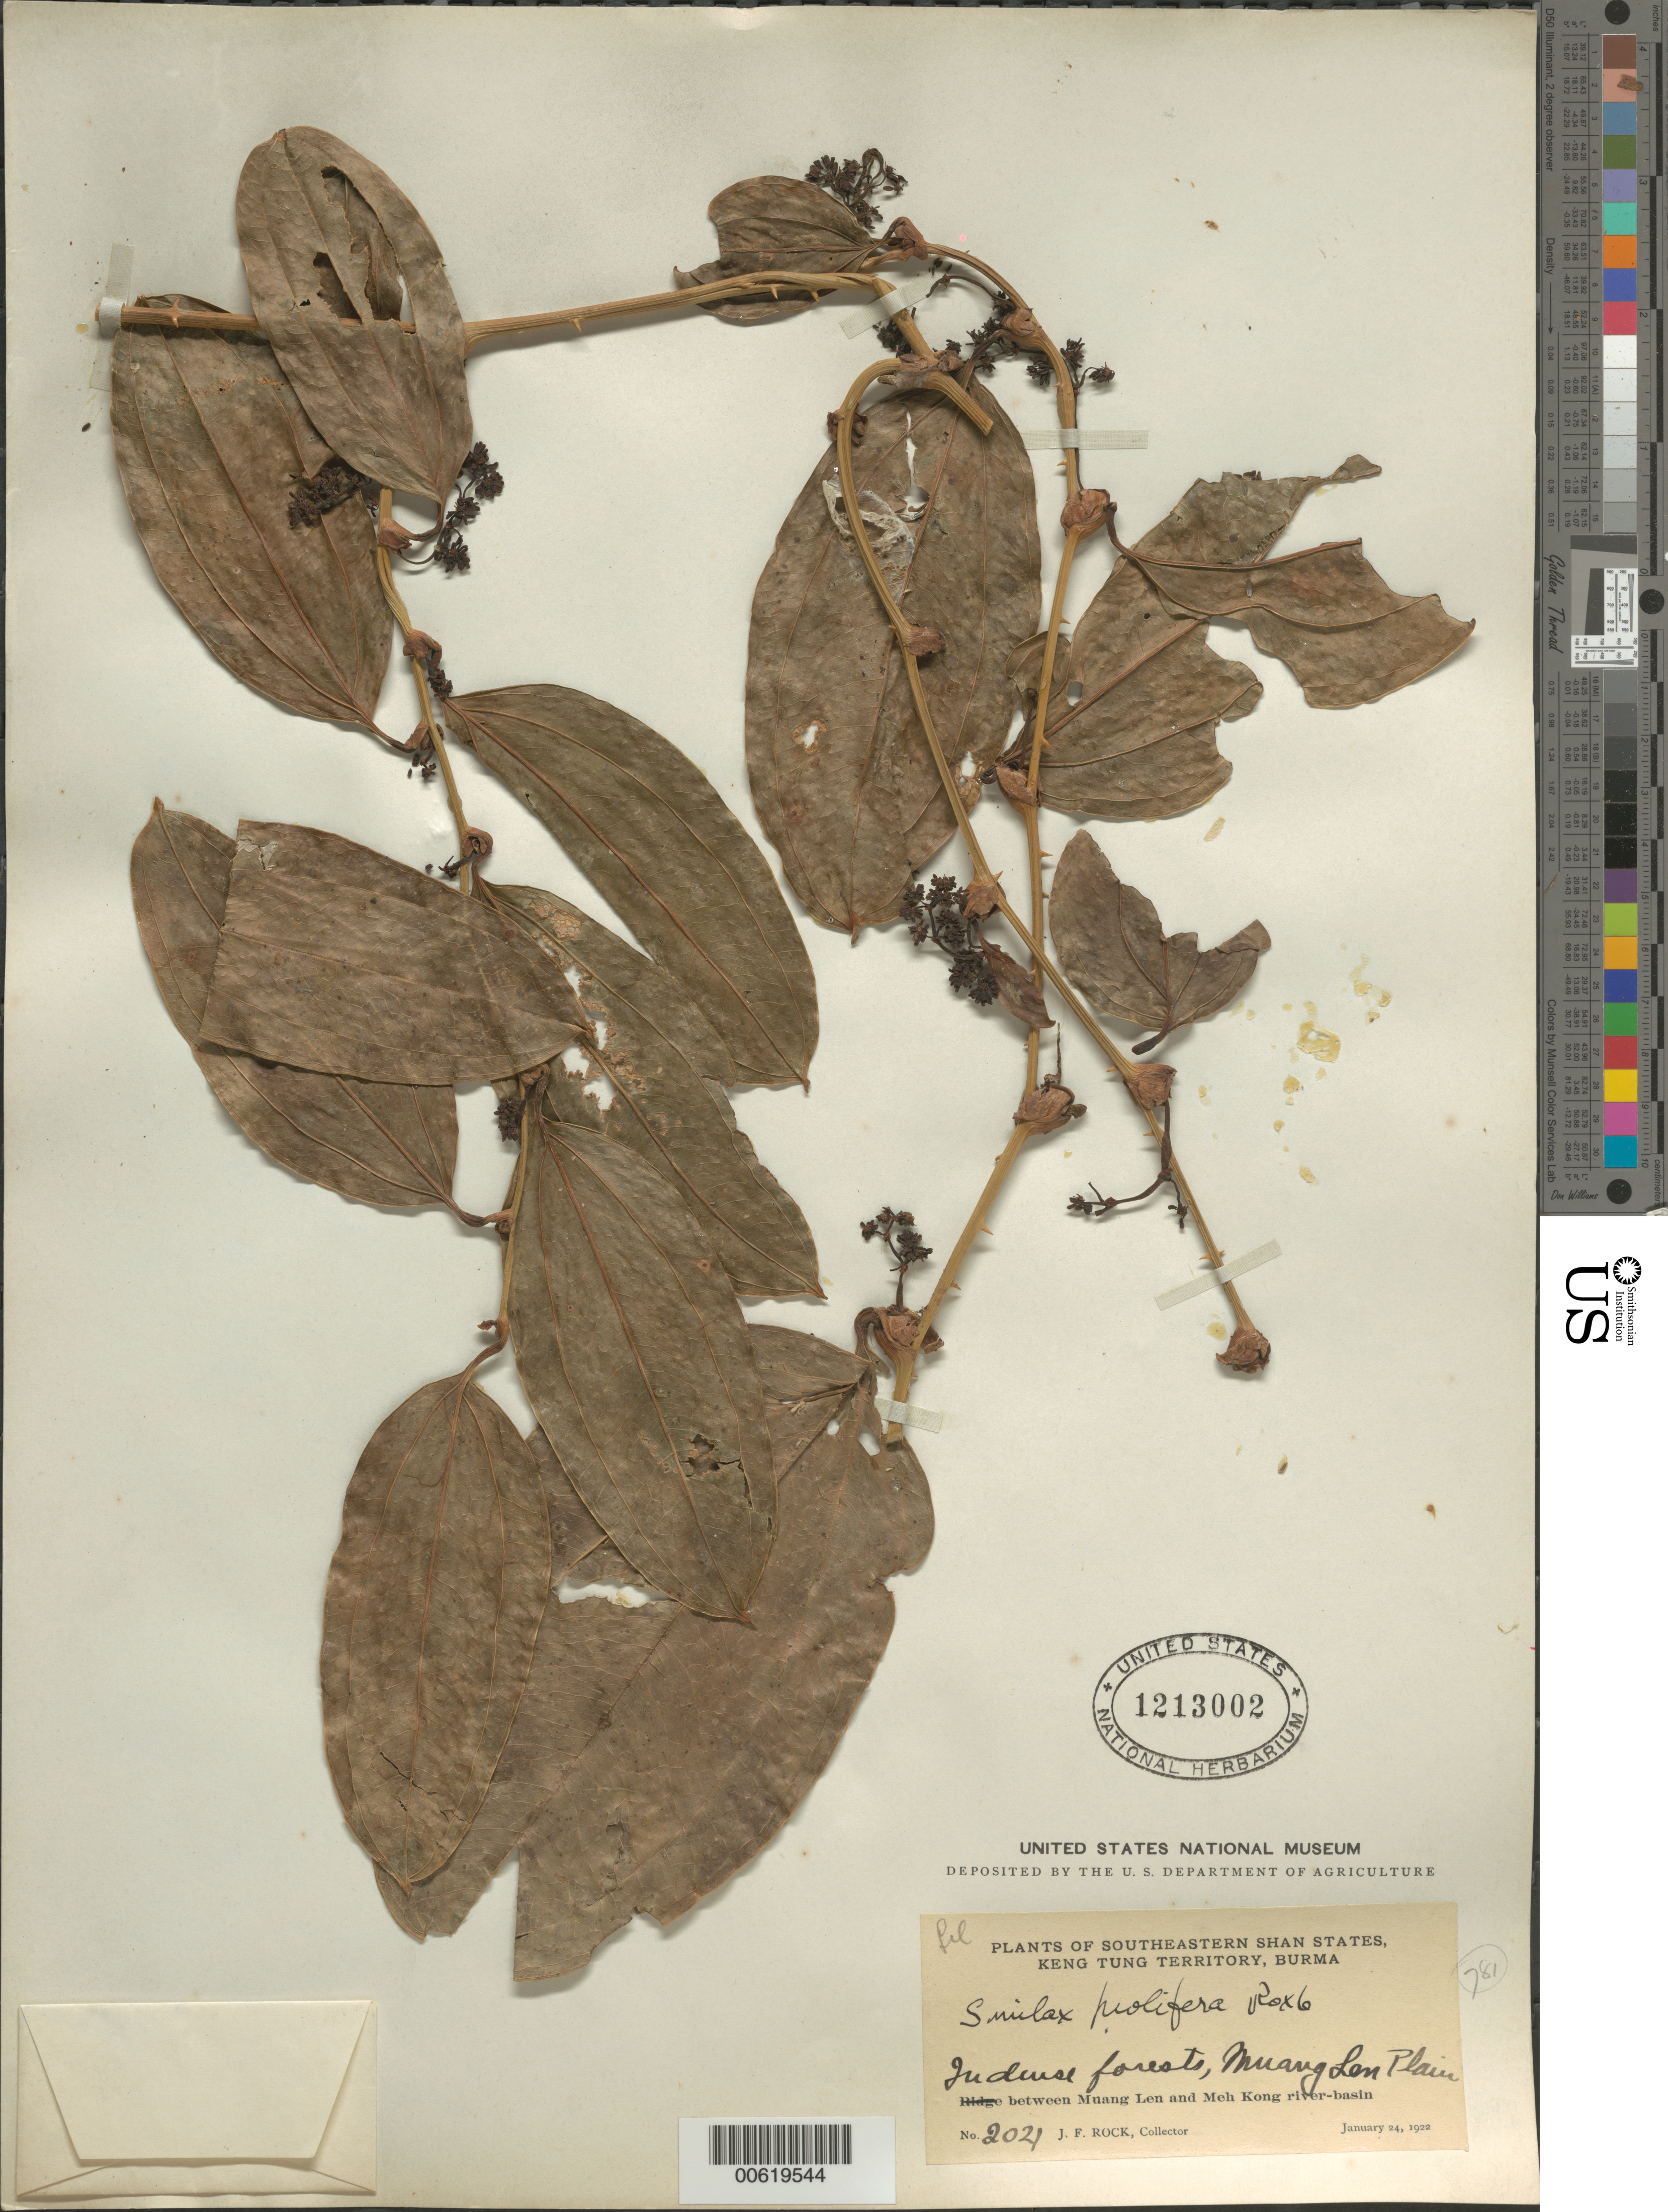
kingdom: Plantae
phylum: Tracheophyta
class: Liliopsida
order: Liliales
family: Smilacaceae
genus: Smilax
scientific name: Smilax prolifera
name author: Roxb.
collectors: J. F. Rock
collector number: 204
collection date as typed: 24 Jan 1922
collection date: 1922-01-24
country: Myanmar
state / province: Shan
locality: Between Muang Len and Meh Kong river-basin .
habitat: In dense forests, Muang Len plain.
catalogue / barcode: US 1213002